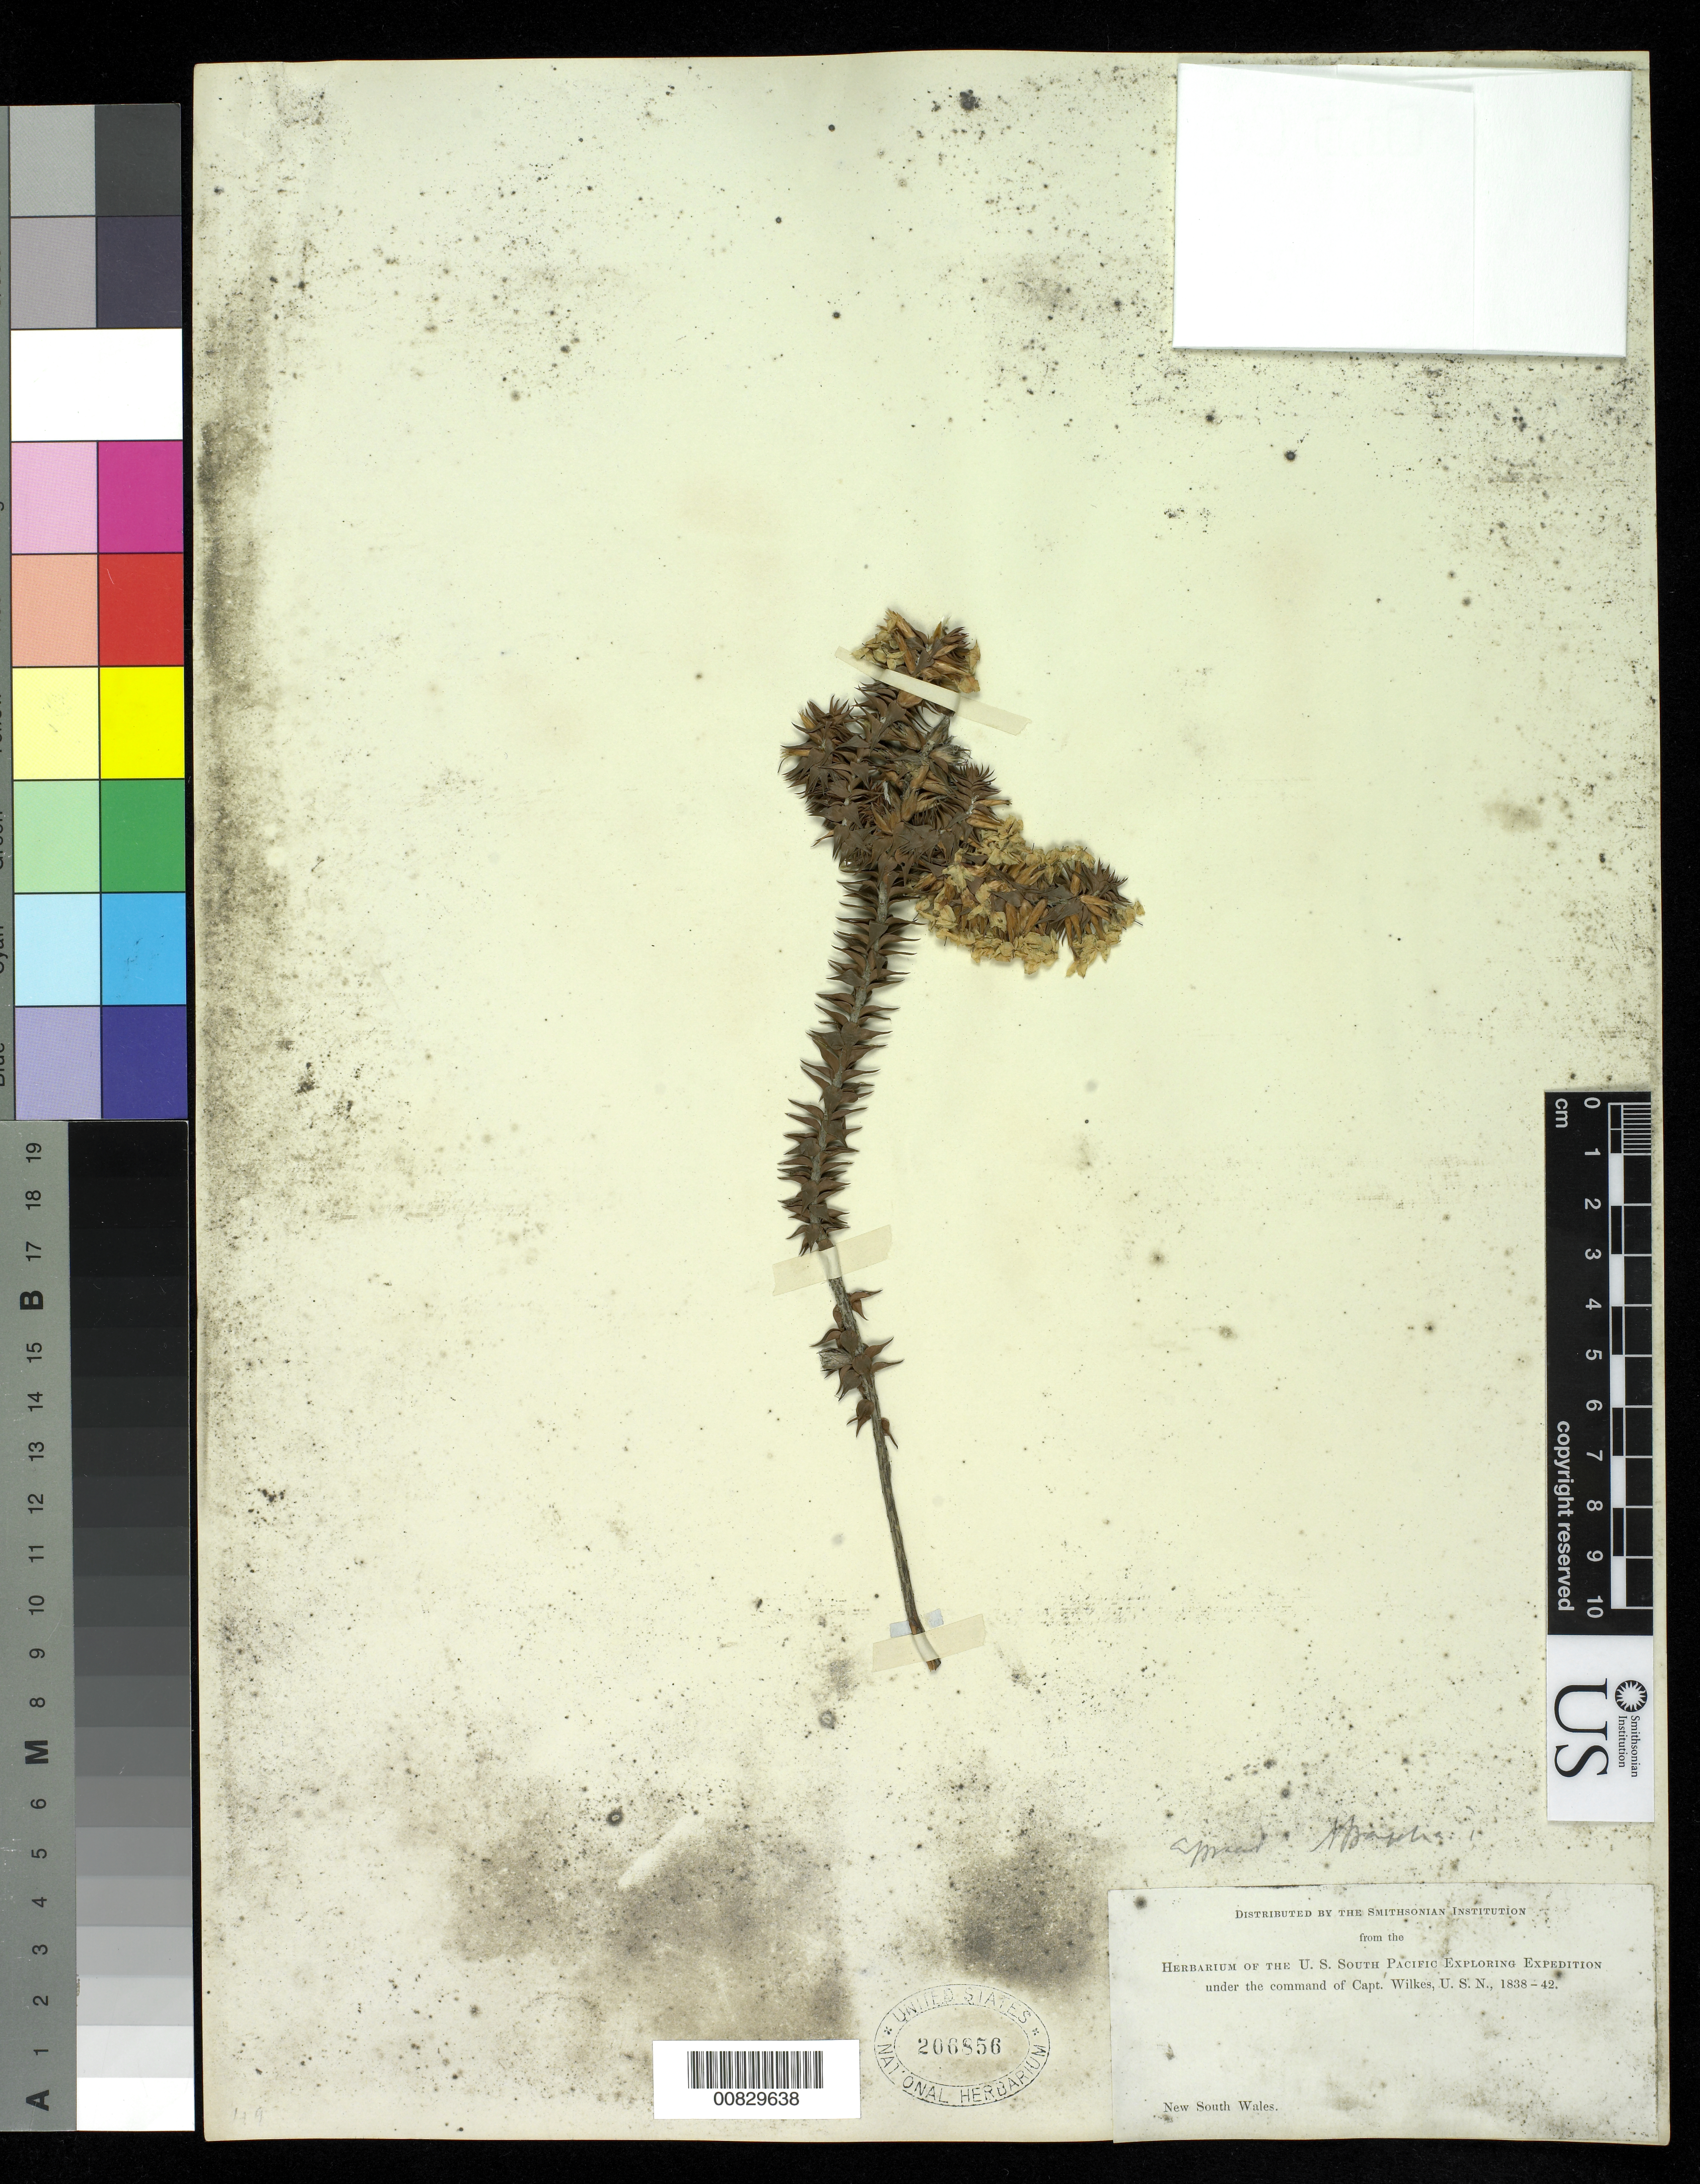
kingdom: Plantae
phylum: Tracheophyta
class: Magnoliopsida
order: Ericales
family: Ericaceae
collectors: Wilkes Explor. Exped.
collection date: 1838/1842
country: Australia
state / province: New South Wales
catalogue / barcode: US 206856